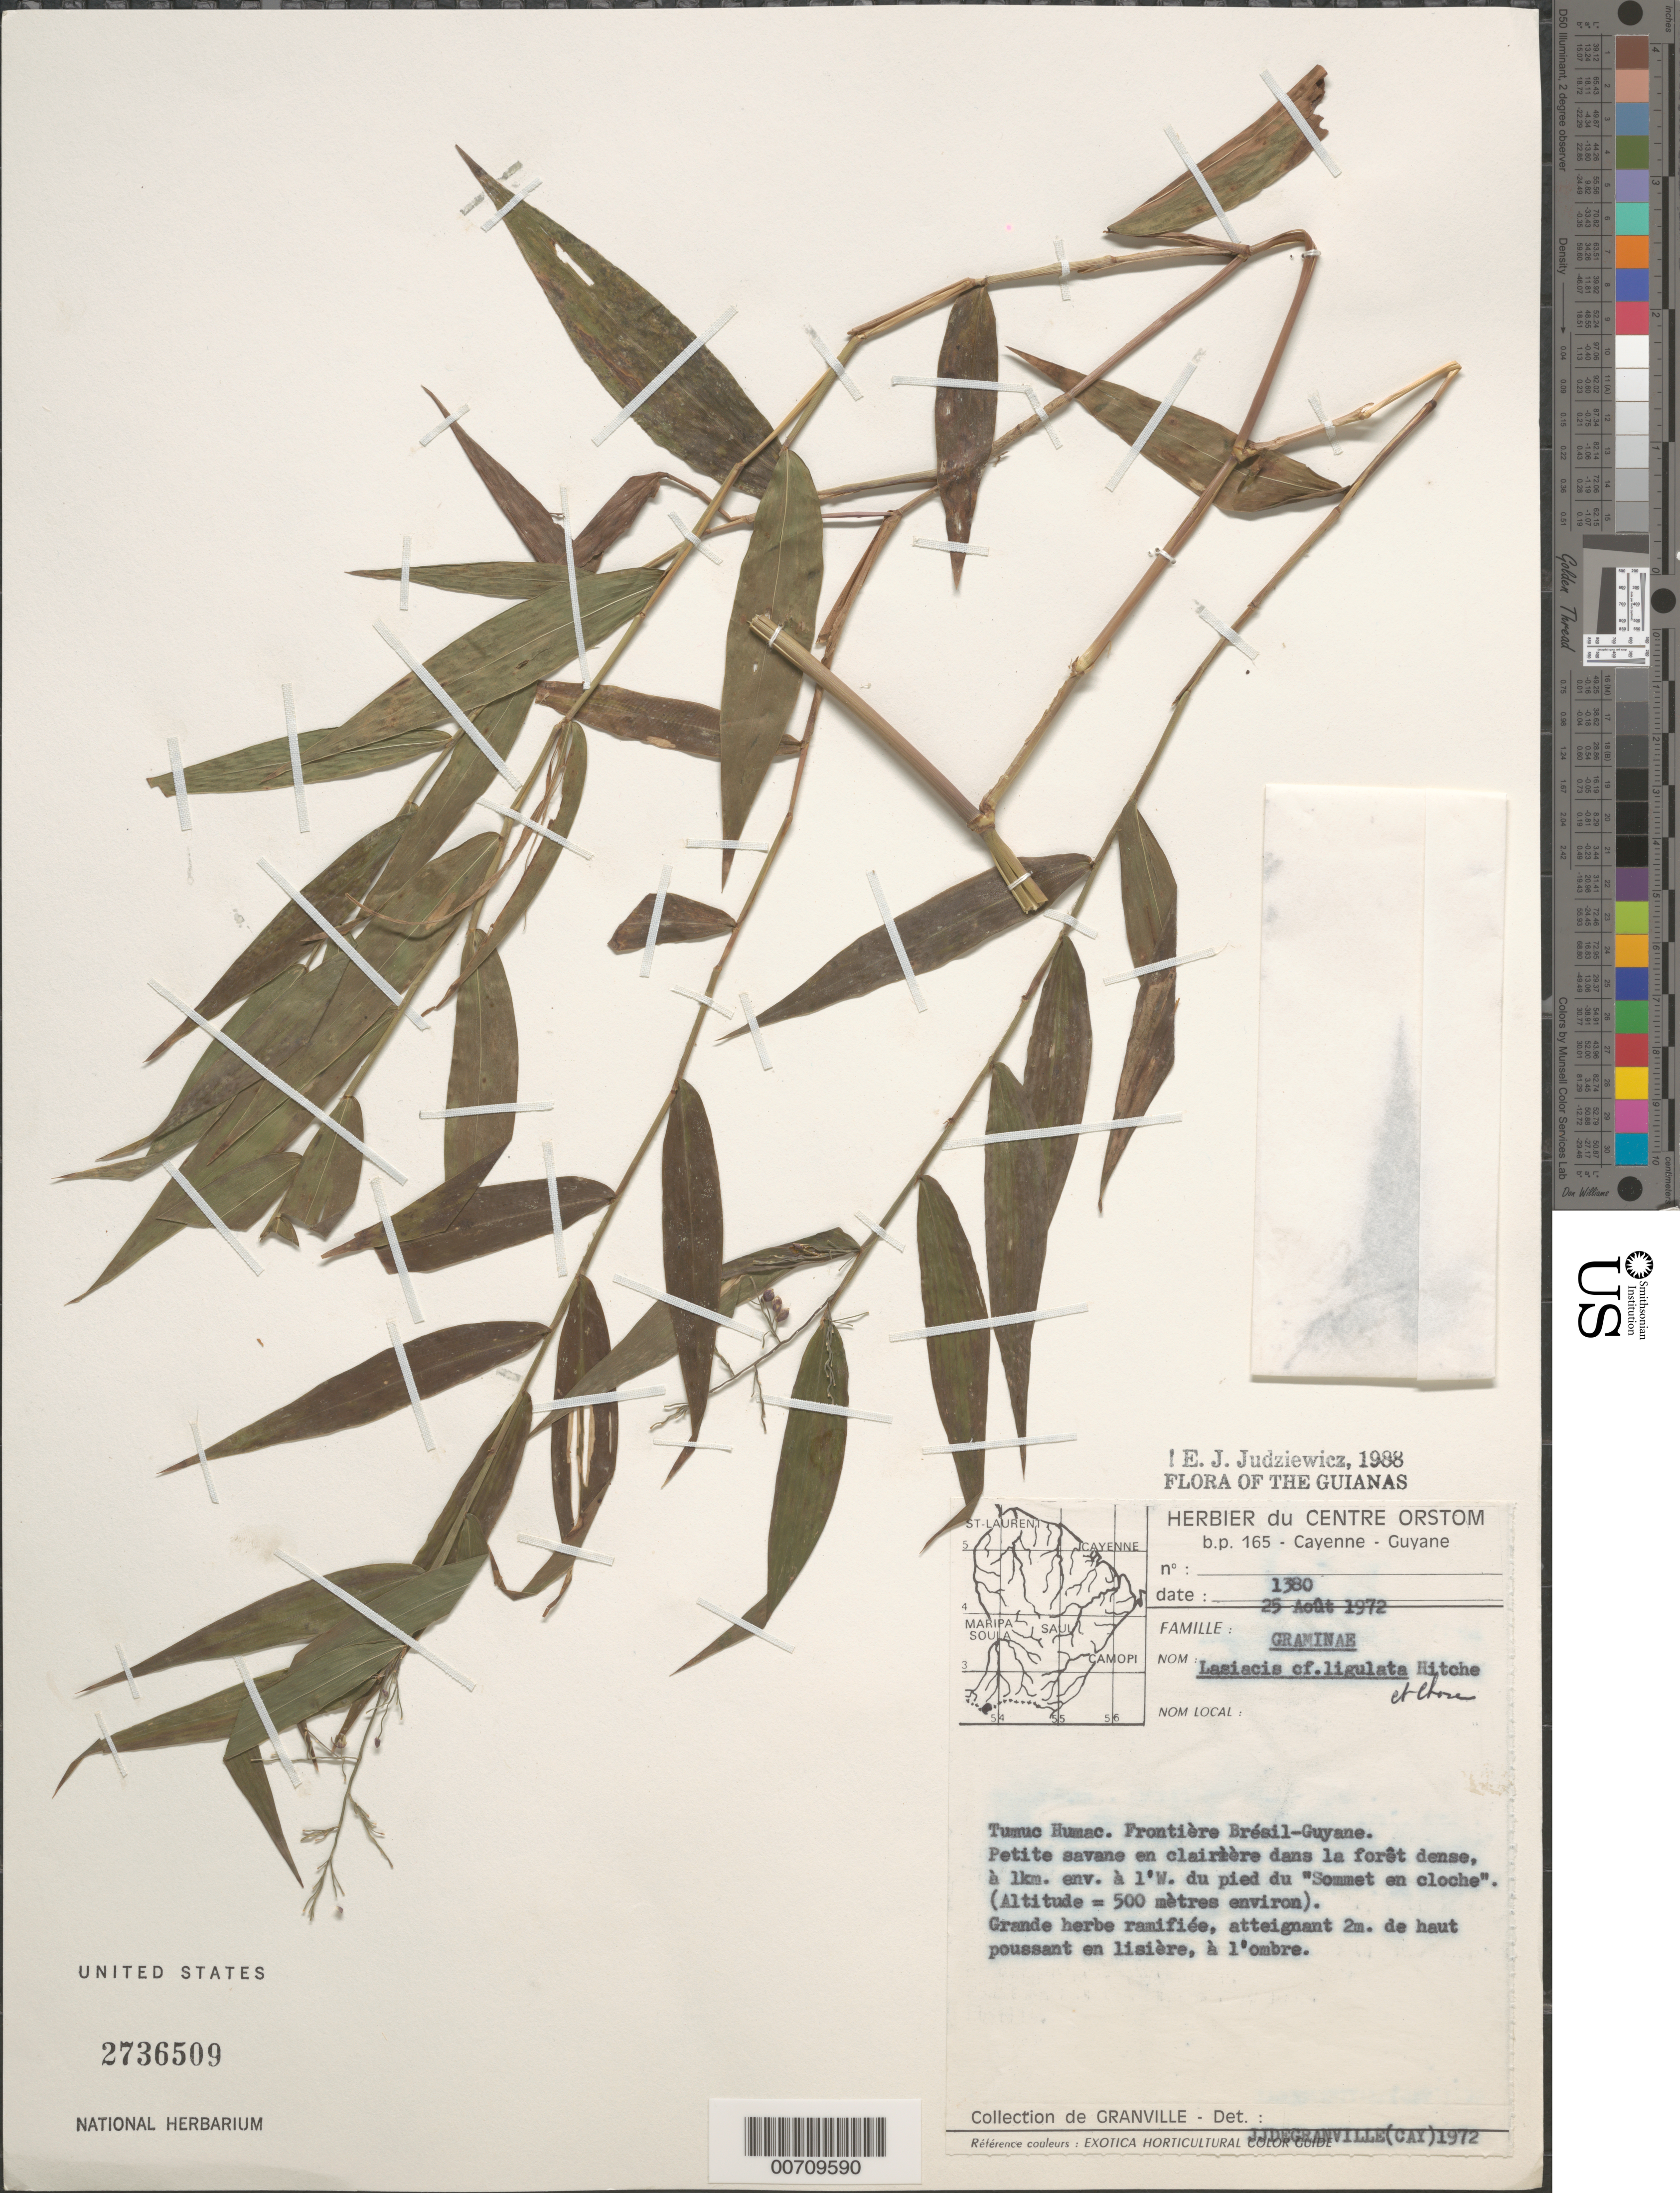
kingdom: Plantae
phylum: Tracheophyta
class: Liliopsida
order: Poales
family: Poaceae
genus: Lasiacis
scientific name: Lasiacis ligulata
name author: Hitchc. & Chase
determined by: Granville, J. J. de, (CAY), Institut de Recherche pour le Developpement (IRD) (FRENCH GUIANA)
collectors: J.-J. de Granville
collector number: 1380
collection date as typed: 25-Aug-72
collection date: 1972-08-25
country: French Guiana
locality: Tumuc-Humac, Frontière Guyane-Brésil, à 1 km env. à 1' W du pied du "sommet en cloche"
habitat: Small savanna in clearing in dense forest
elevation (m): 500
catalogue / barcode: US 2736509